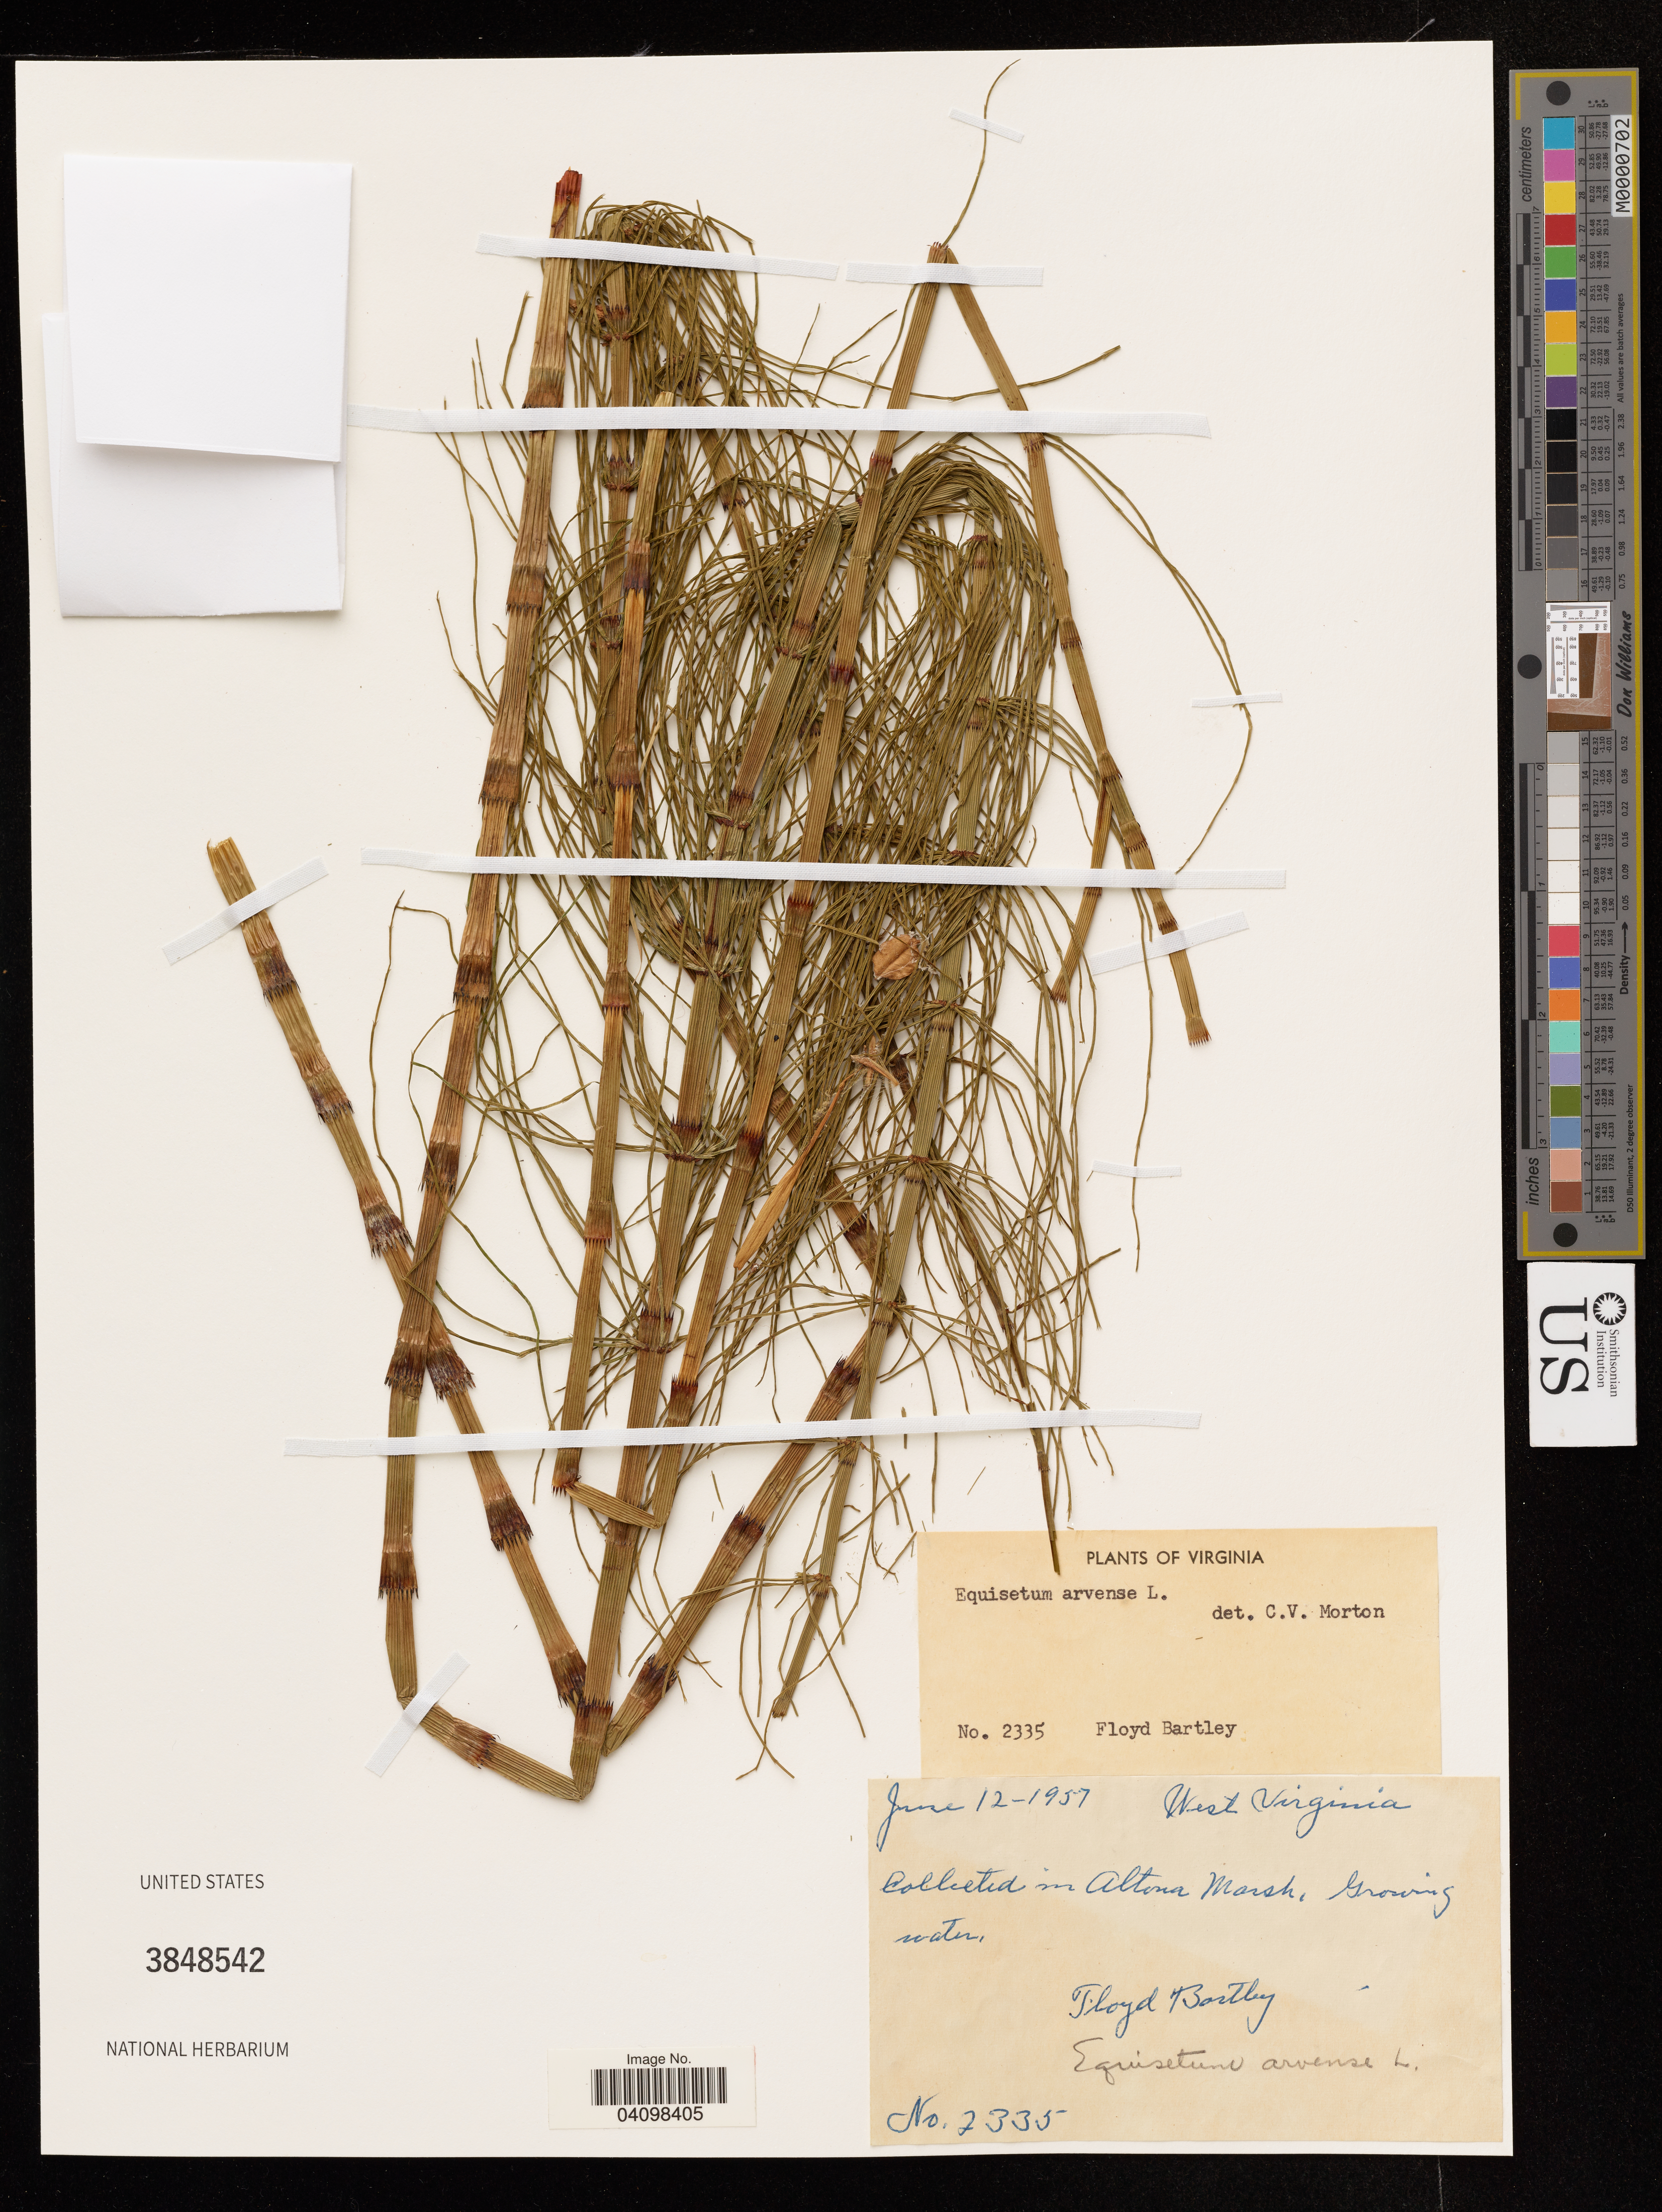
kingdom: Plantae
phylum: Tracheophyta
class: Polypodiopsida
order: Equisetales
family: Equisetaceae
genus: Equisetum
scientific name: Equisetum arvense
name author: L.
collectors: F. Bartley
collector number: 2335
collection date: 1957-06-12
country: United States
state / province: West Virginia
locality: Altoma Marsh.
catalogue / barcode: US 3848542